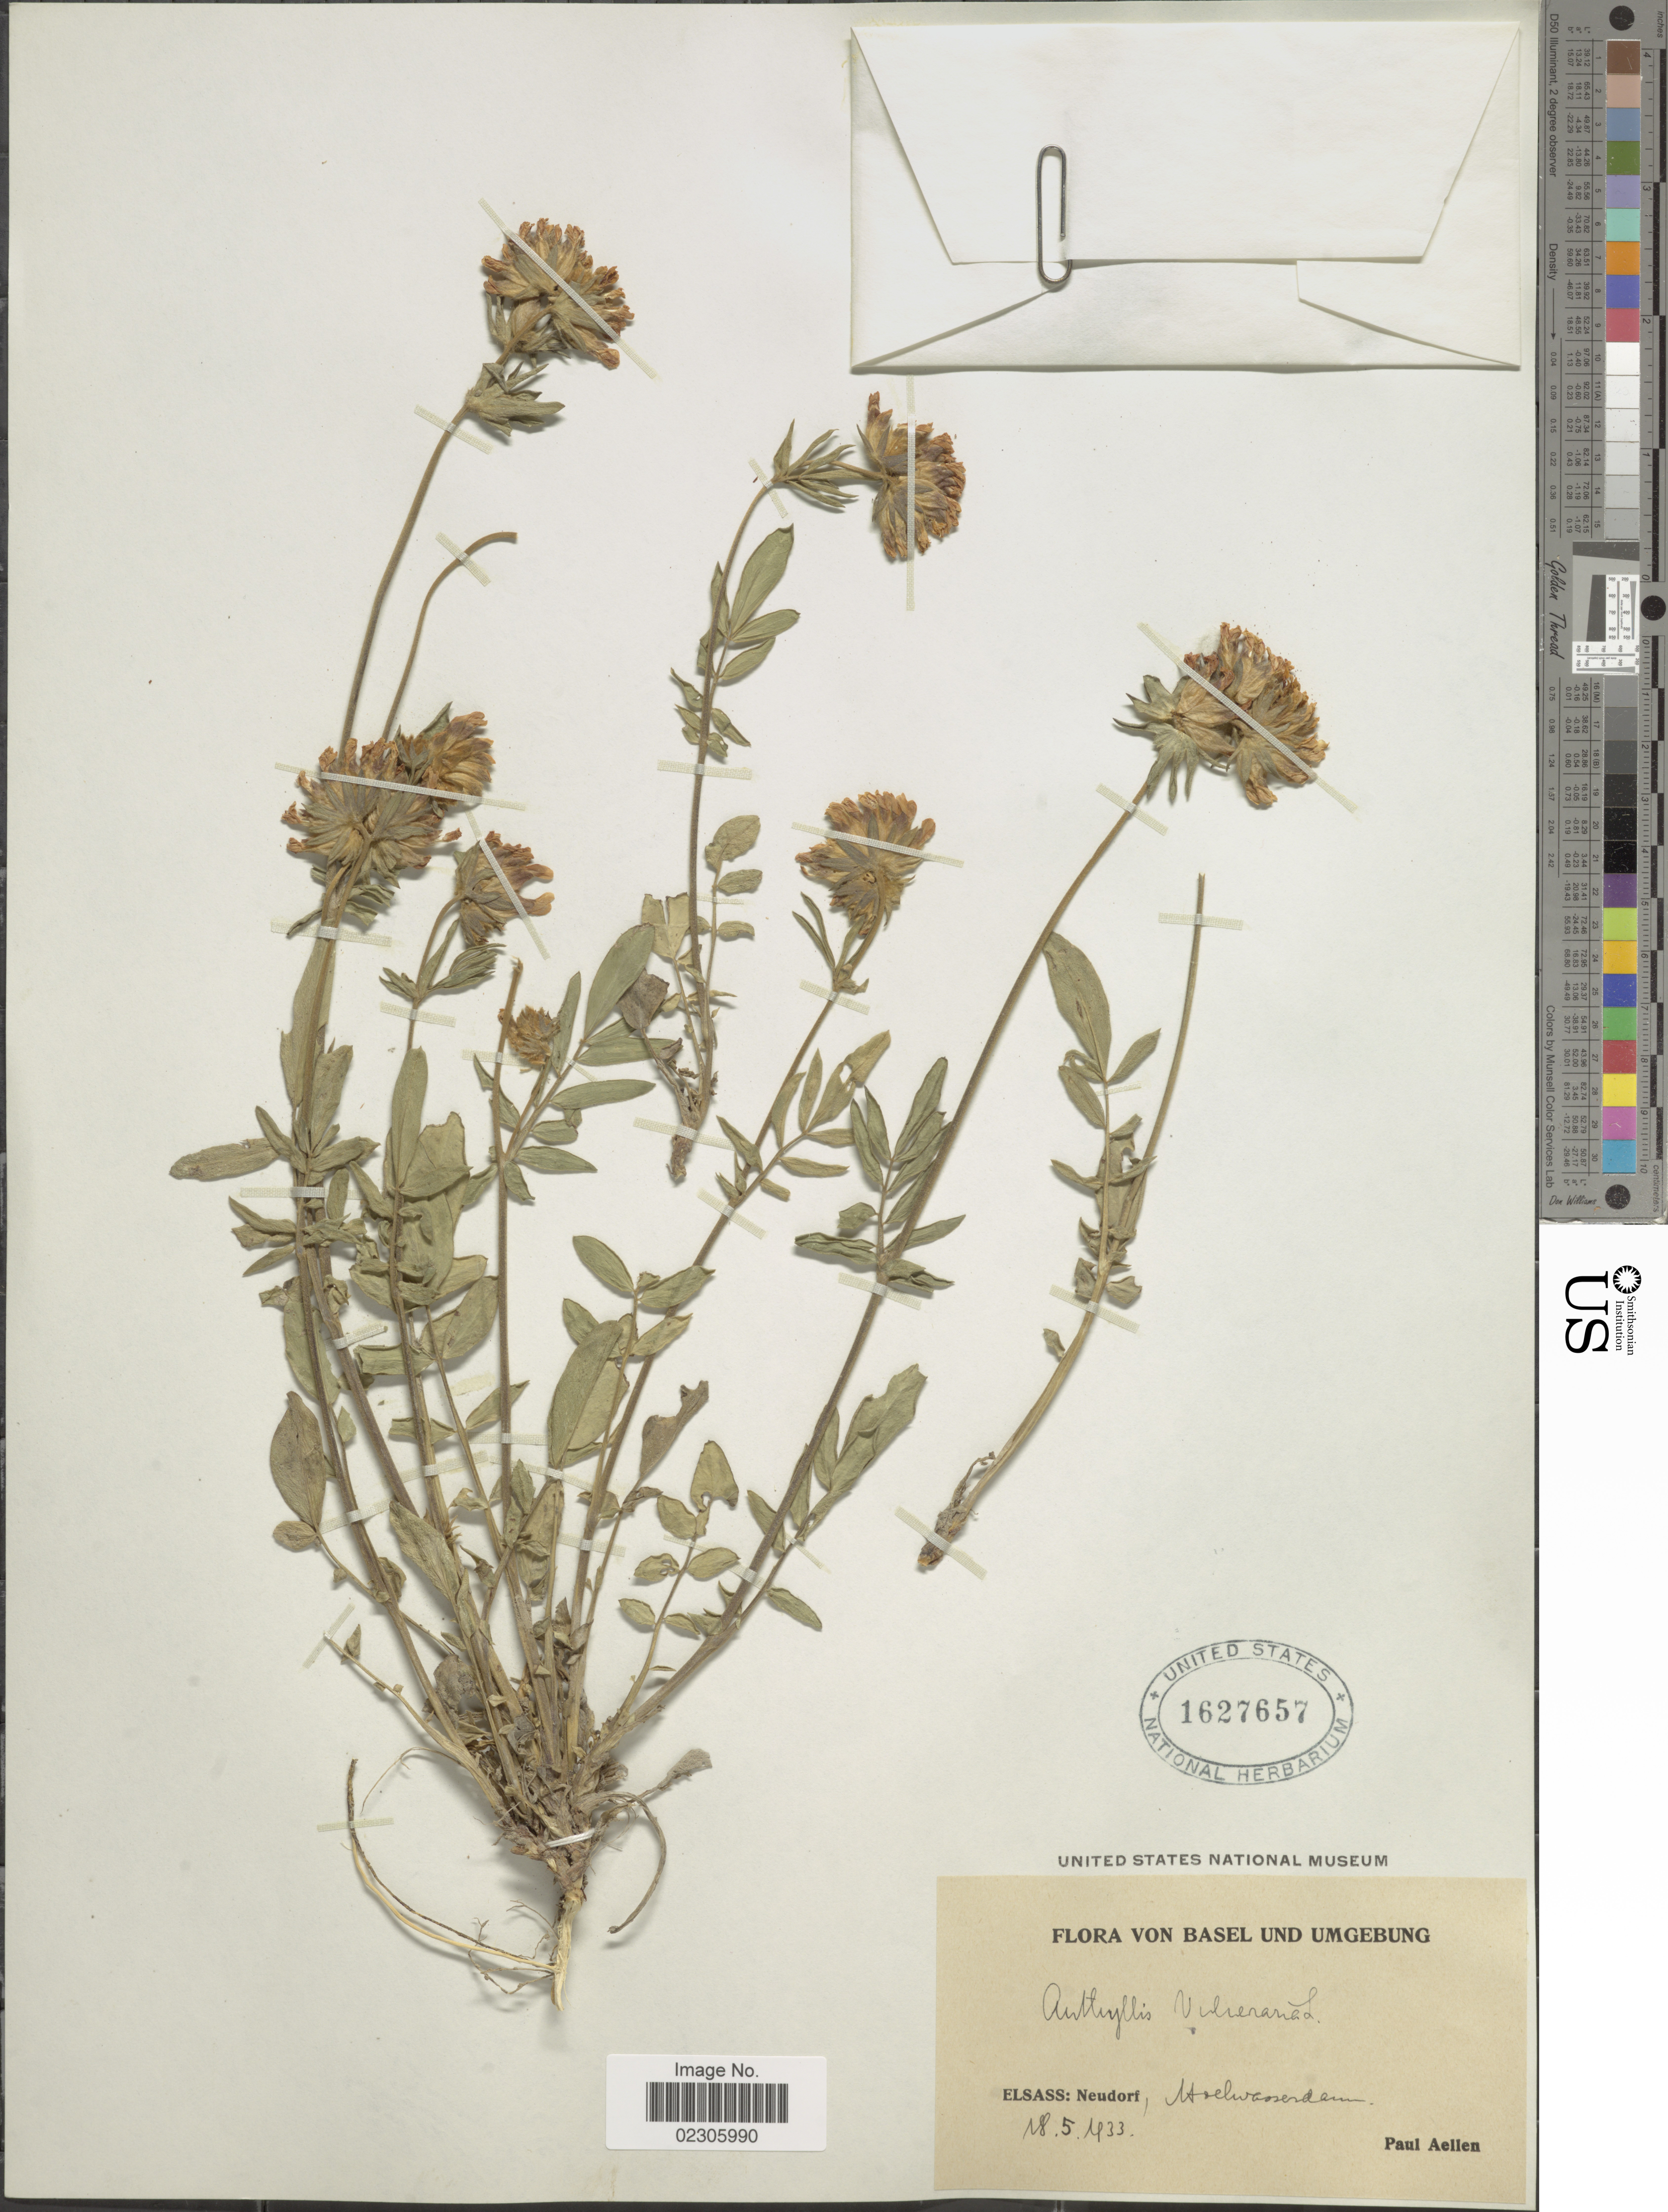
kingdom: Plantae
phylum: Tracheophyta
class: Magnoliopsida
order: Fabales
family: Fabaceae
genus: Anthyllis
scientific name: Anthyllis vulneraria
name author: L.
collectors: P. Aellen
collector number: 13988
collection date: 1933-05-18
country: Switzerland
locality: Basel und Umgebung, Elsass, Neudorf, water dam.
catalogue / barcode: US 1627656